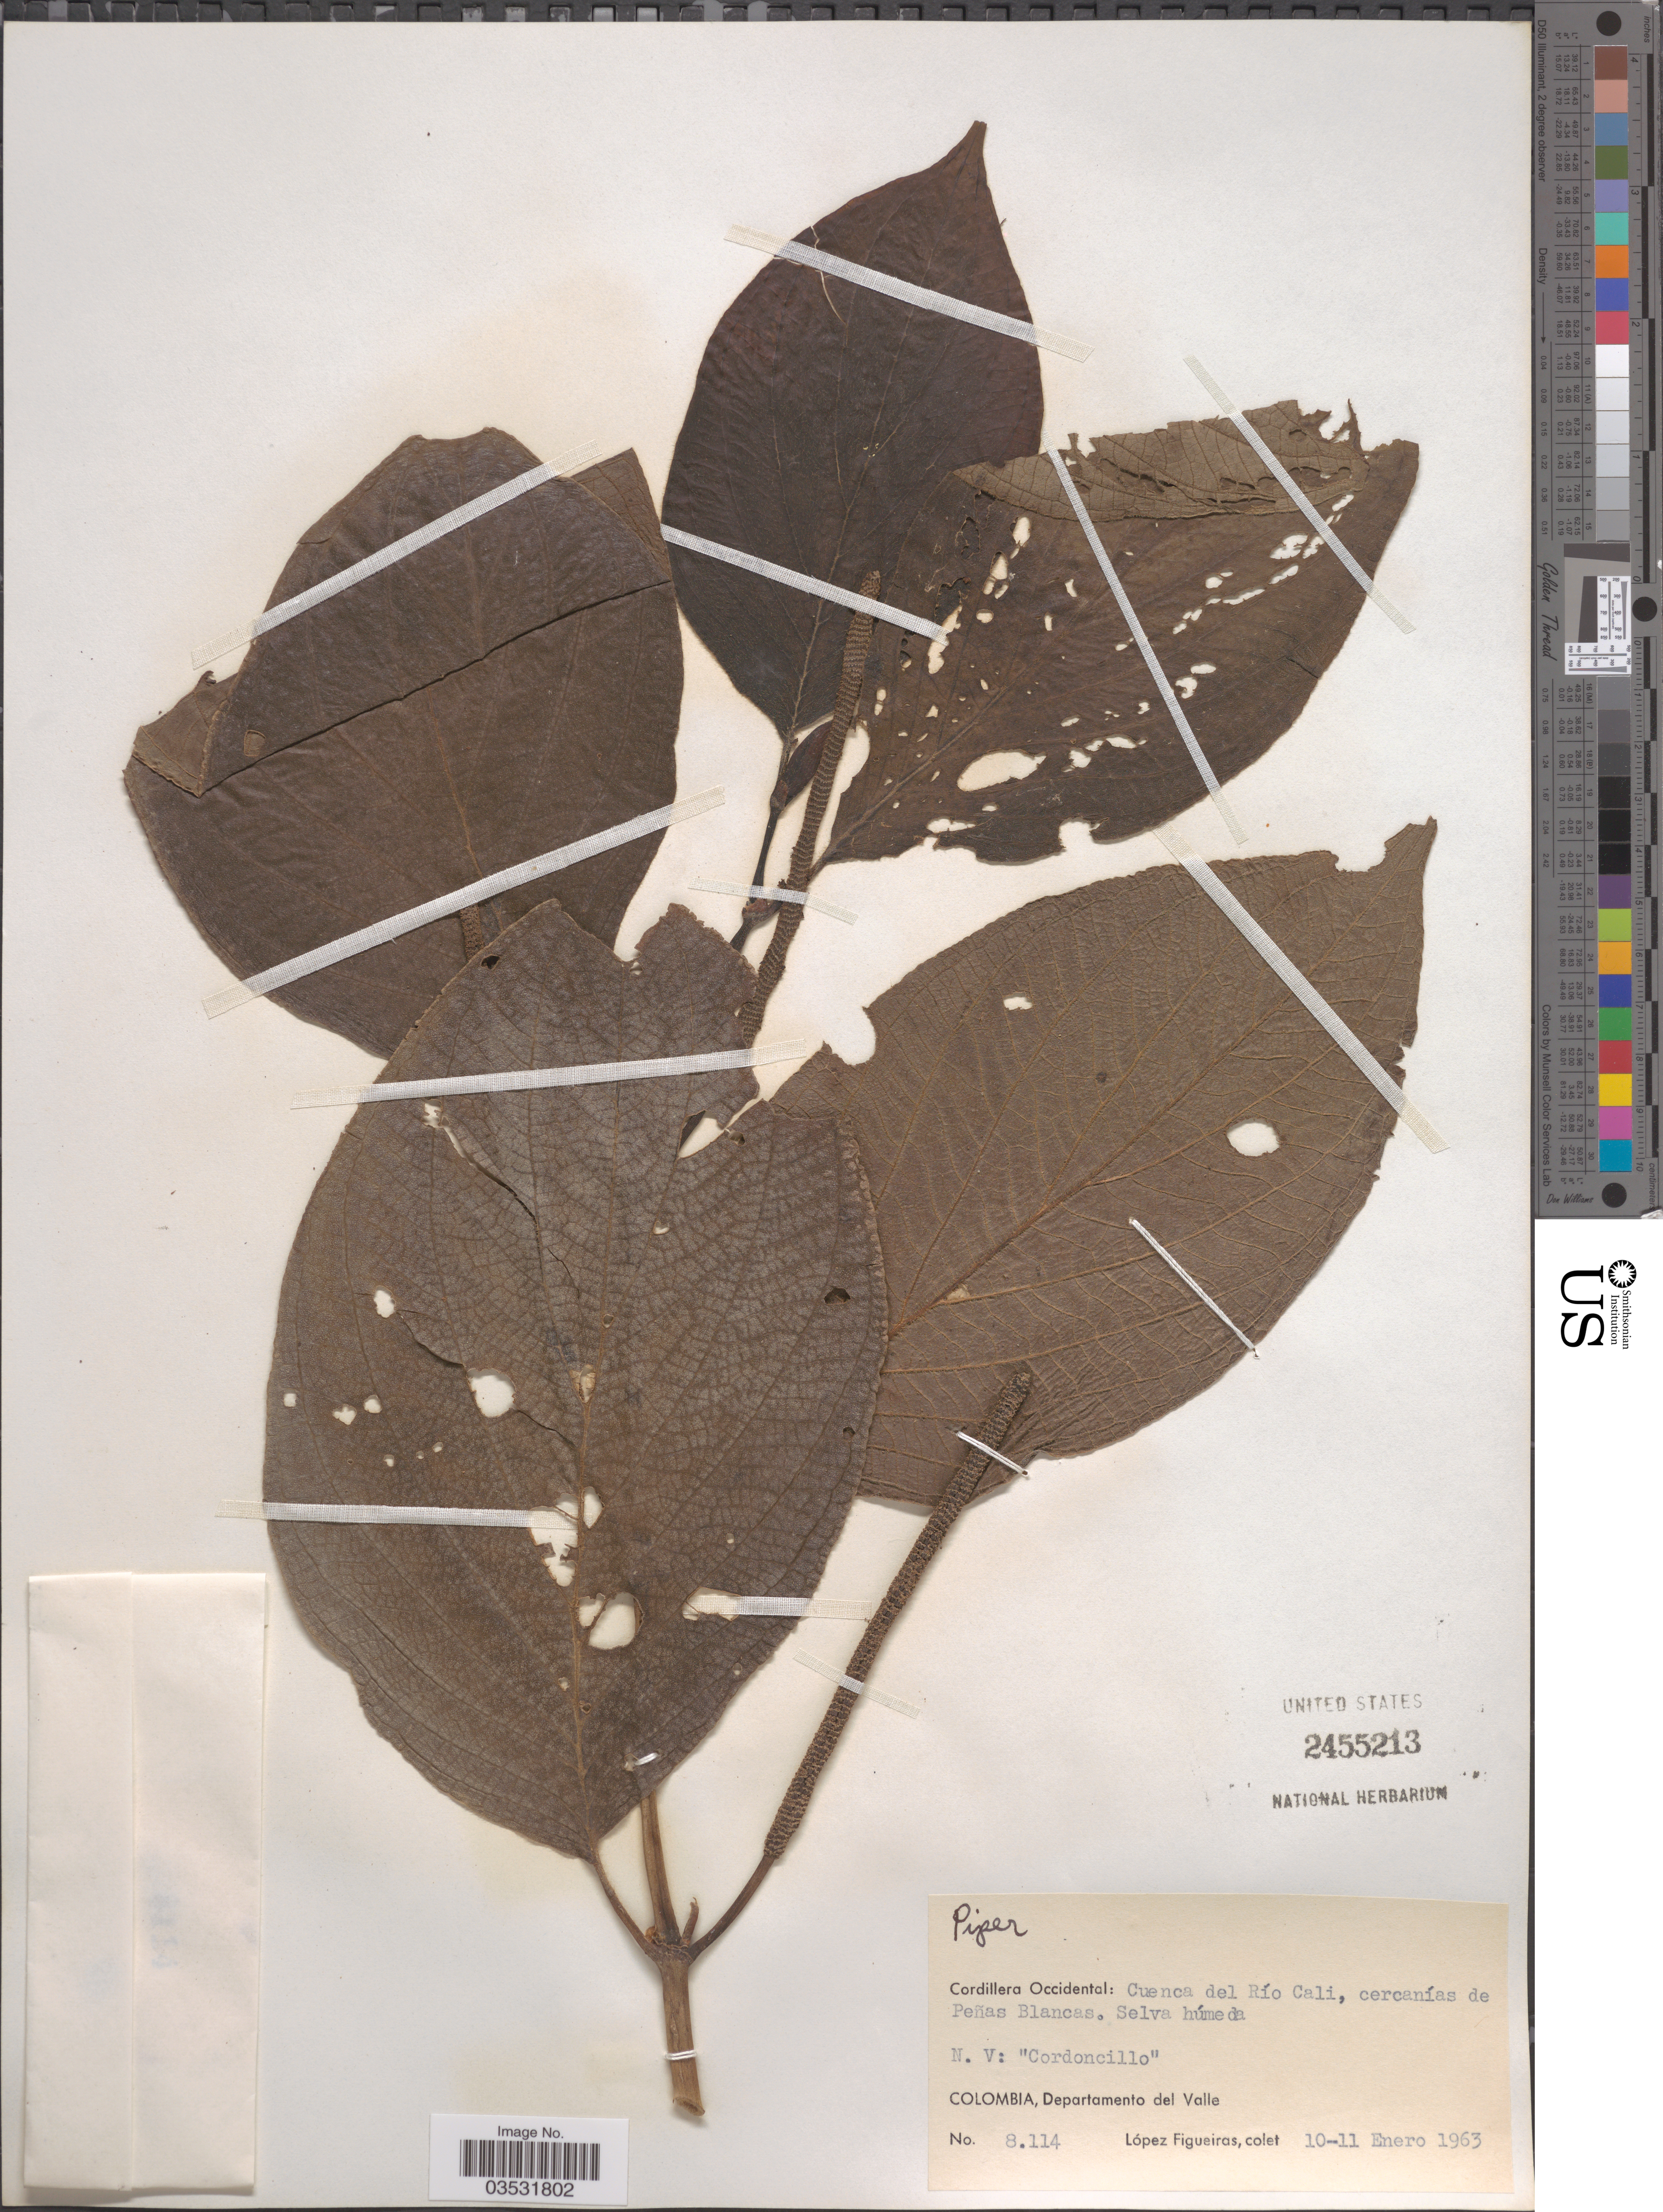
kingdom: Plantae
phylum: Tracheophyta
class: Magnoliopsida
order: Piperales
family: Piperaceae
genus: Piper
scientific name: Piper sp.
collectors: M. López Figueiras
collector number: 8114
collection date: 1963-01-10/1963-01-11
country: Colombia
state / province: Valle del Cauca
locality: Cordillera Occidental: Cuenca del Río Cali, cercanías de Peñas Blancas. Departamento del Valle.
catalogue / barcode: US 2455213